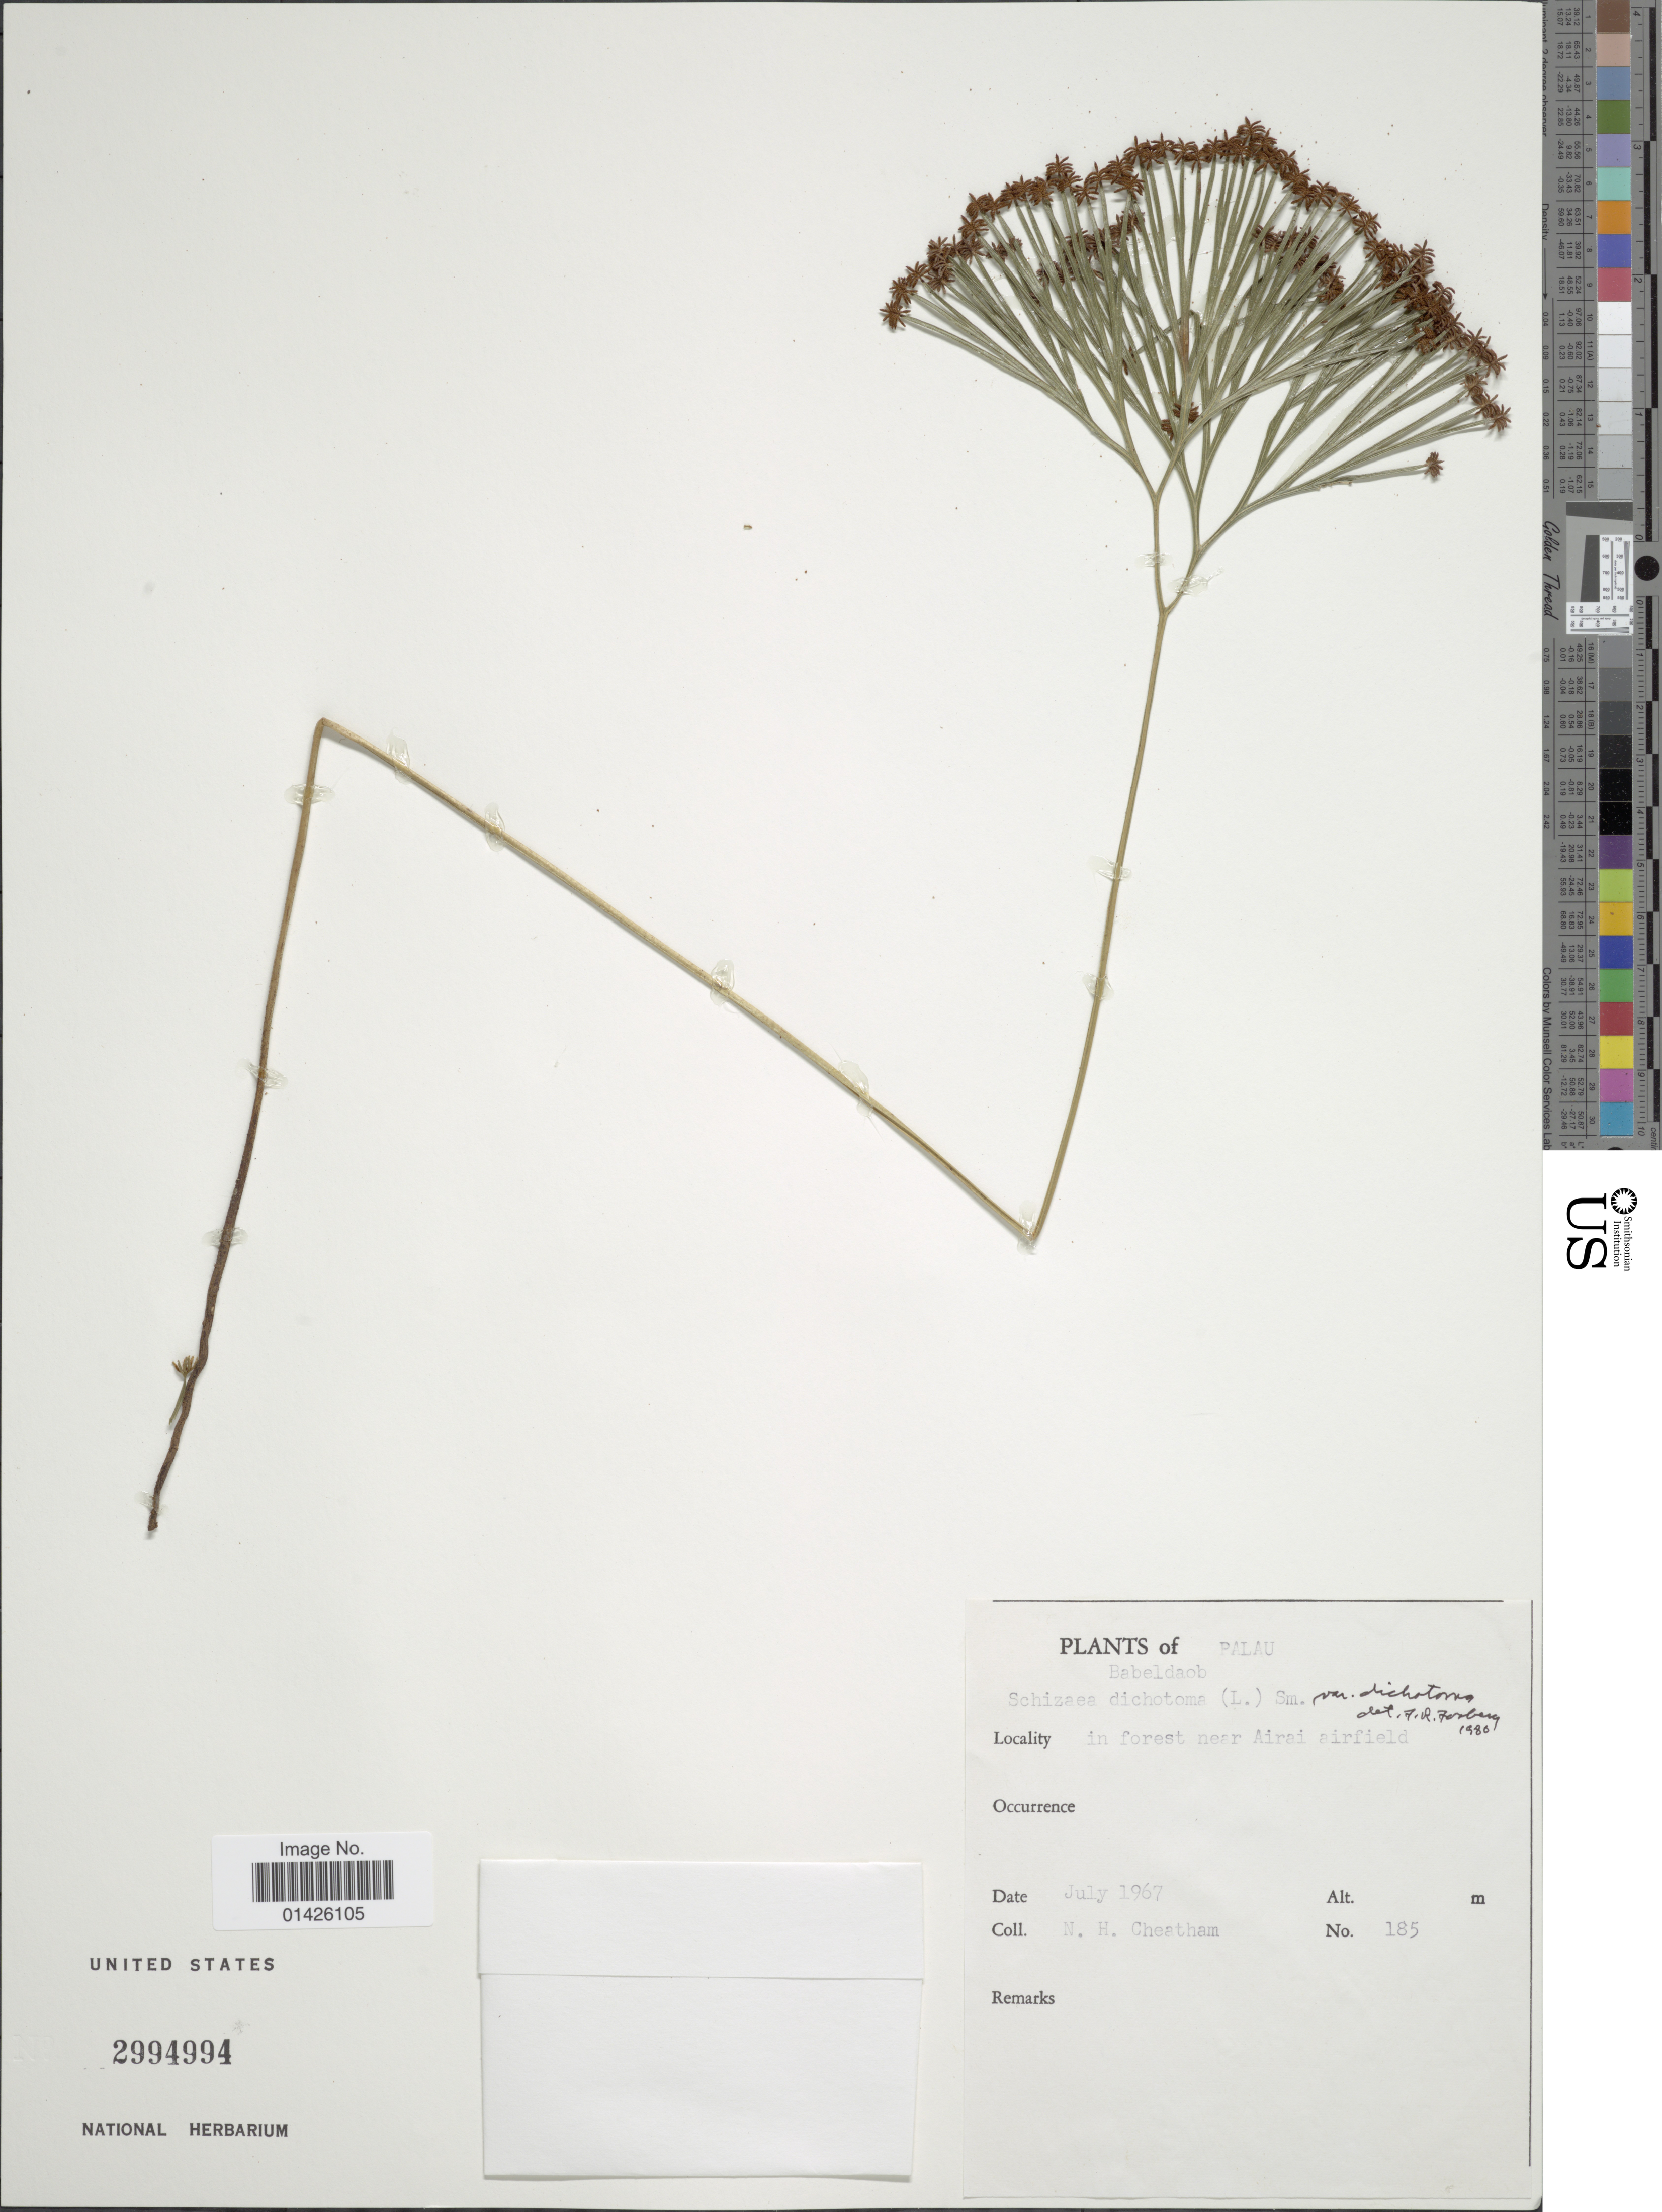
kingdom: Plantae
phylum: Tracheophyta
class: Polypodiopsida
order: Schizaeales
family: Schizaeaceae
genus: Schizaea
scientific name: Schizaea dichotoma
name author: (L.) J. Sm.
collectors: N. H. Cheatham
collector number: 185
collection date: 1967-07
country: Palau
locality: Palau, in forest near Airai airfield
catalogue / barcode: US 2994994